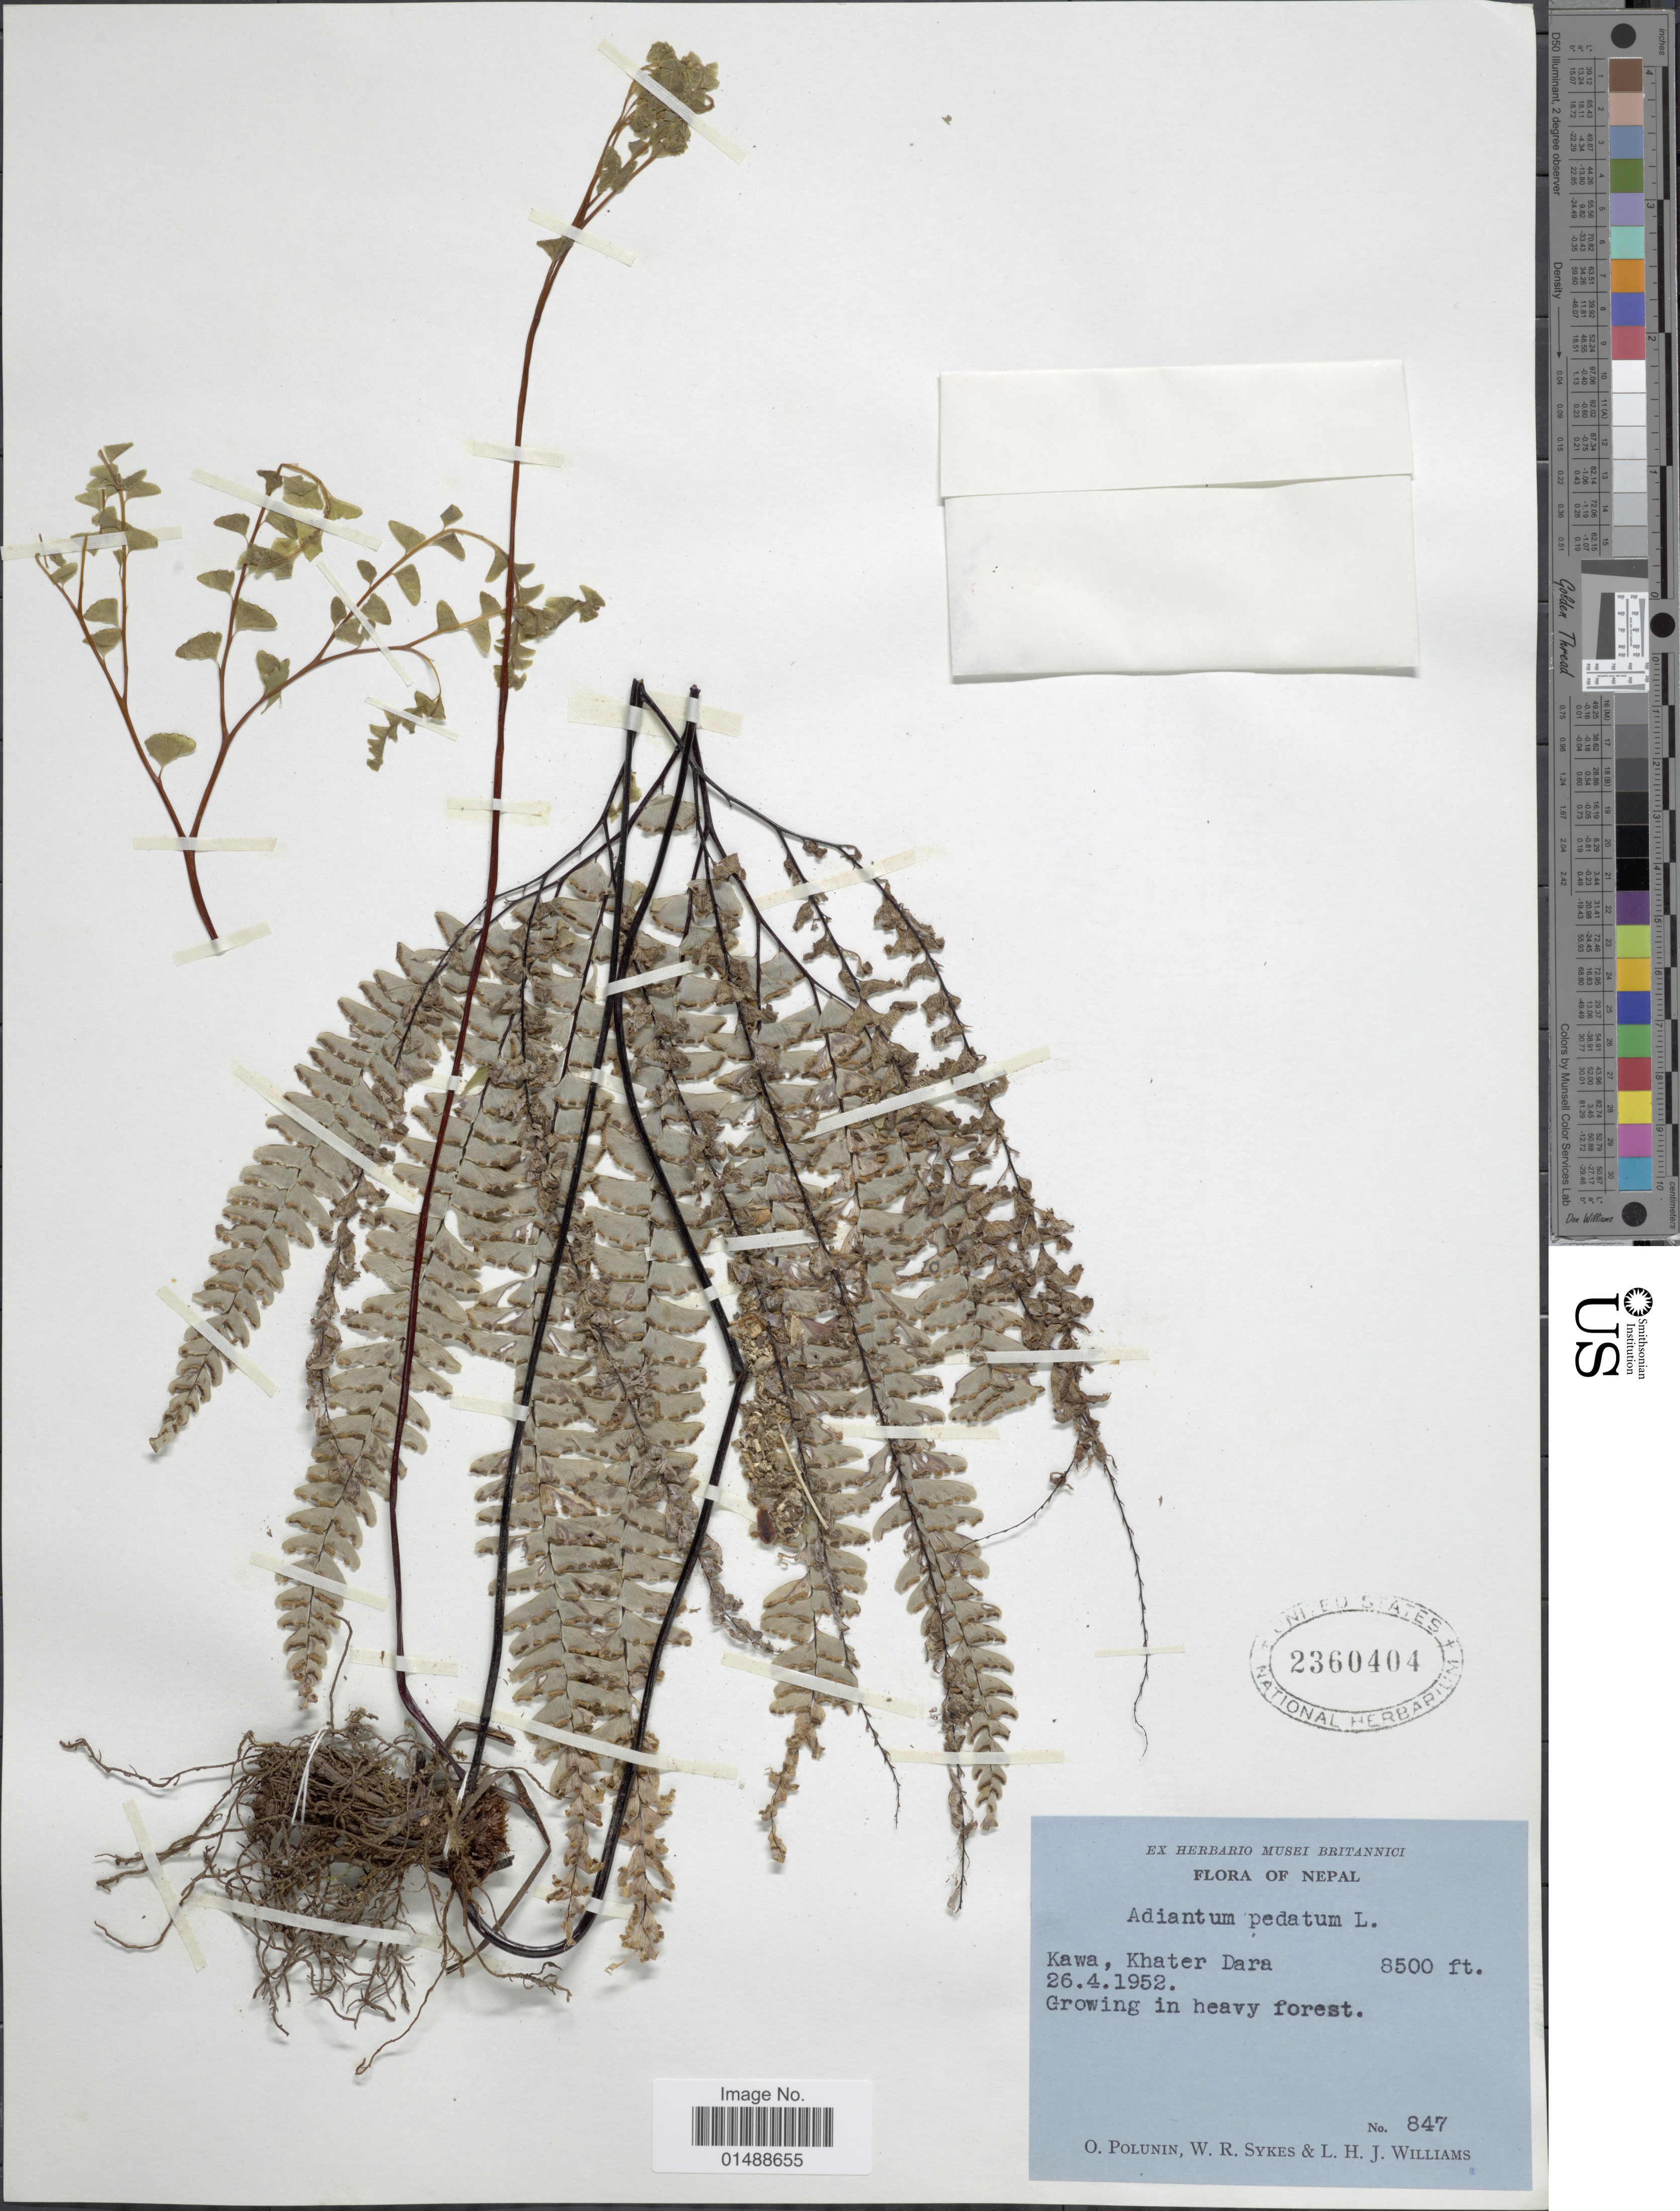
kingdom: Plantae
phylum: Tracheophyta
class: Polypodiopsida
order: Polypodiales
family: Pteridaceae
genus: Adiantum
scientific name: Adiantum pedatum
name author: L.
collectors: O. V. Polunin, W. R. Sykes & L. H. J. Williams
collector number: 847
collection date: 1952-04-26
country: Nepal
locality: Nepal, Kawa, Khater Dara.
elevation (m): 2591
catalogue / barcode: US 23060404